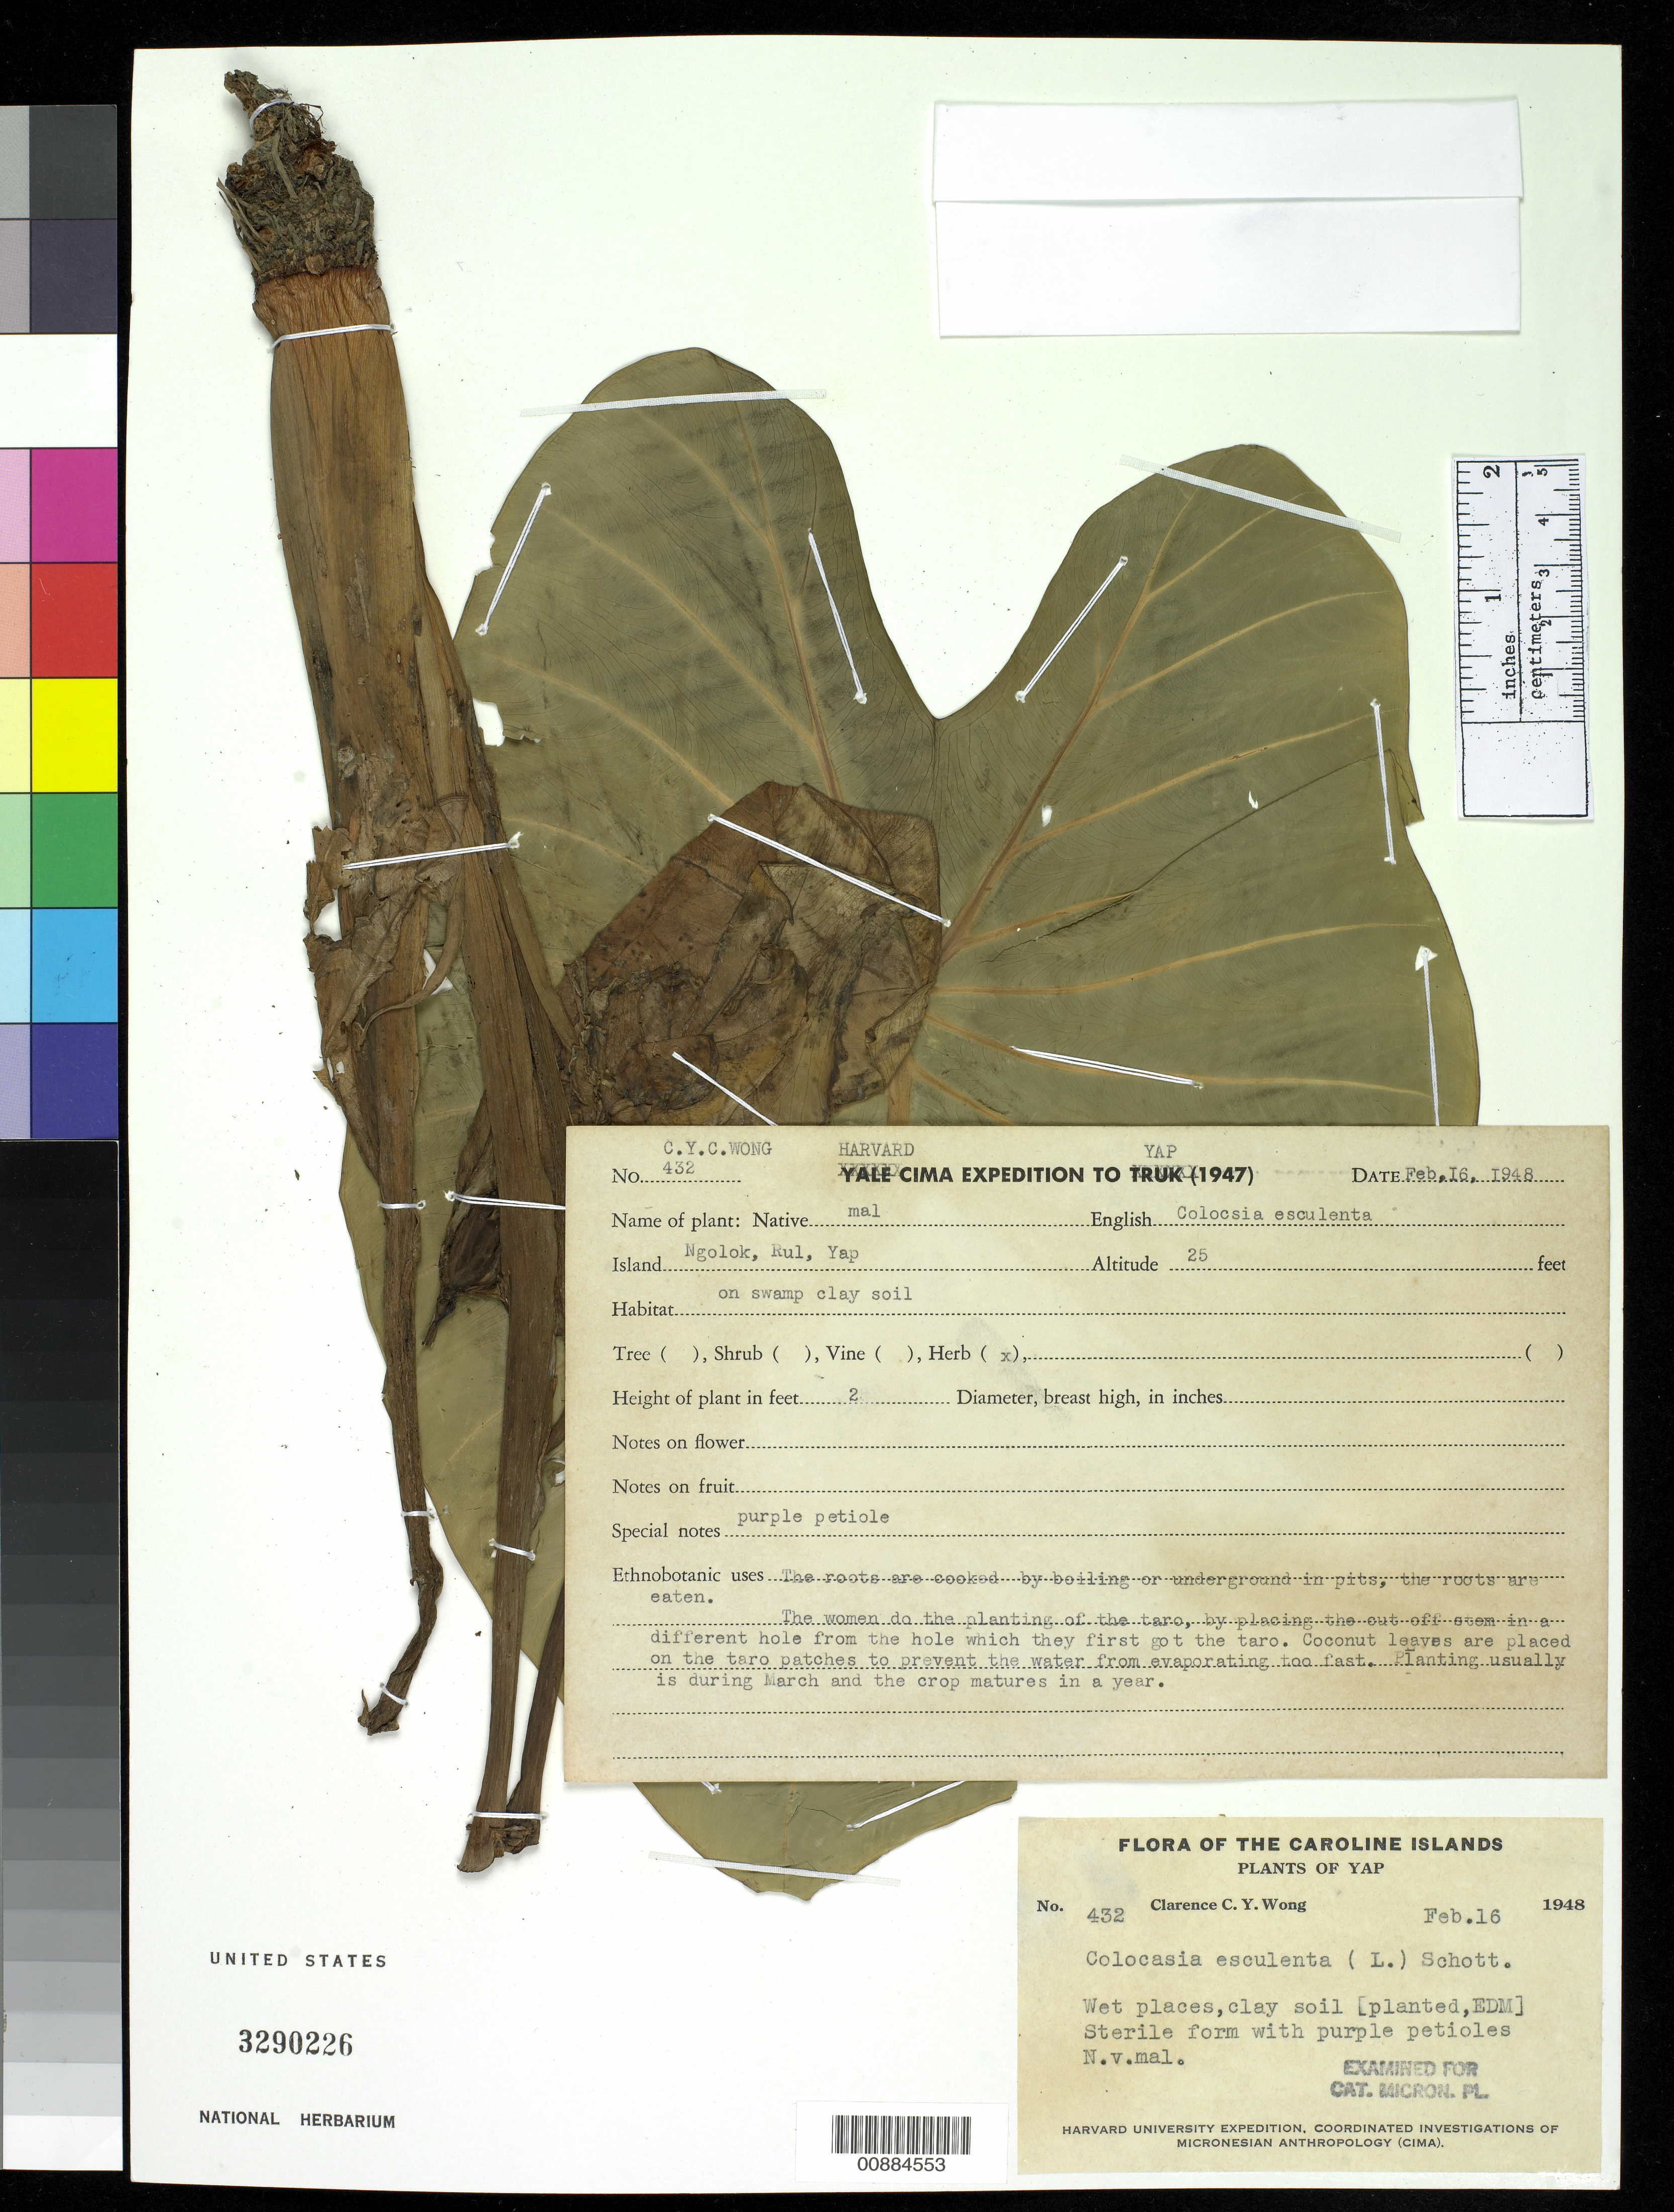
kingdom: Plantae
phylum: Tracheophyta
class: Liliopsida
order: Alismatales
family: Araceae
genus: Colocasia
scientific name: Colocasia esculenta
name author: (L.) Schott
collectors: C. Wong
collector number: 432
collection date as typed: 16 Feb 1948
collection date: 1948-02-16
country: Micronesia, Federated States of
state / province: Yap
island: Yap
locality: Ngolok, Rul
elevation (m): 8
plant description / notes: Planting usually is during March and the crop matures in a y...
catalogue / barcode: US 3290226